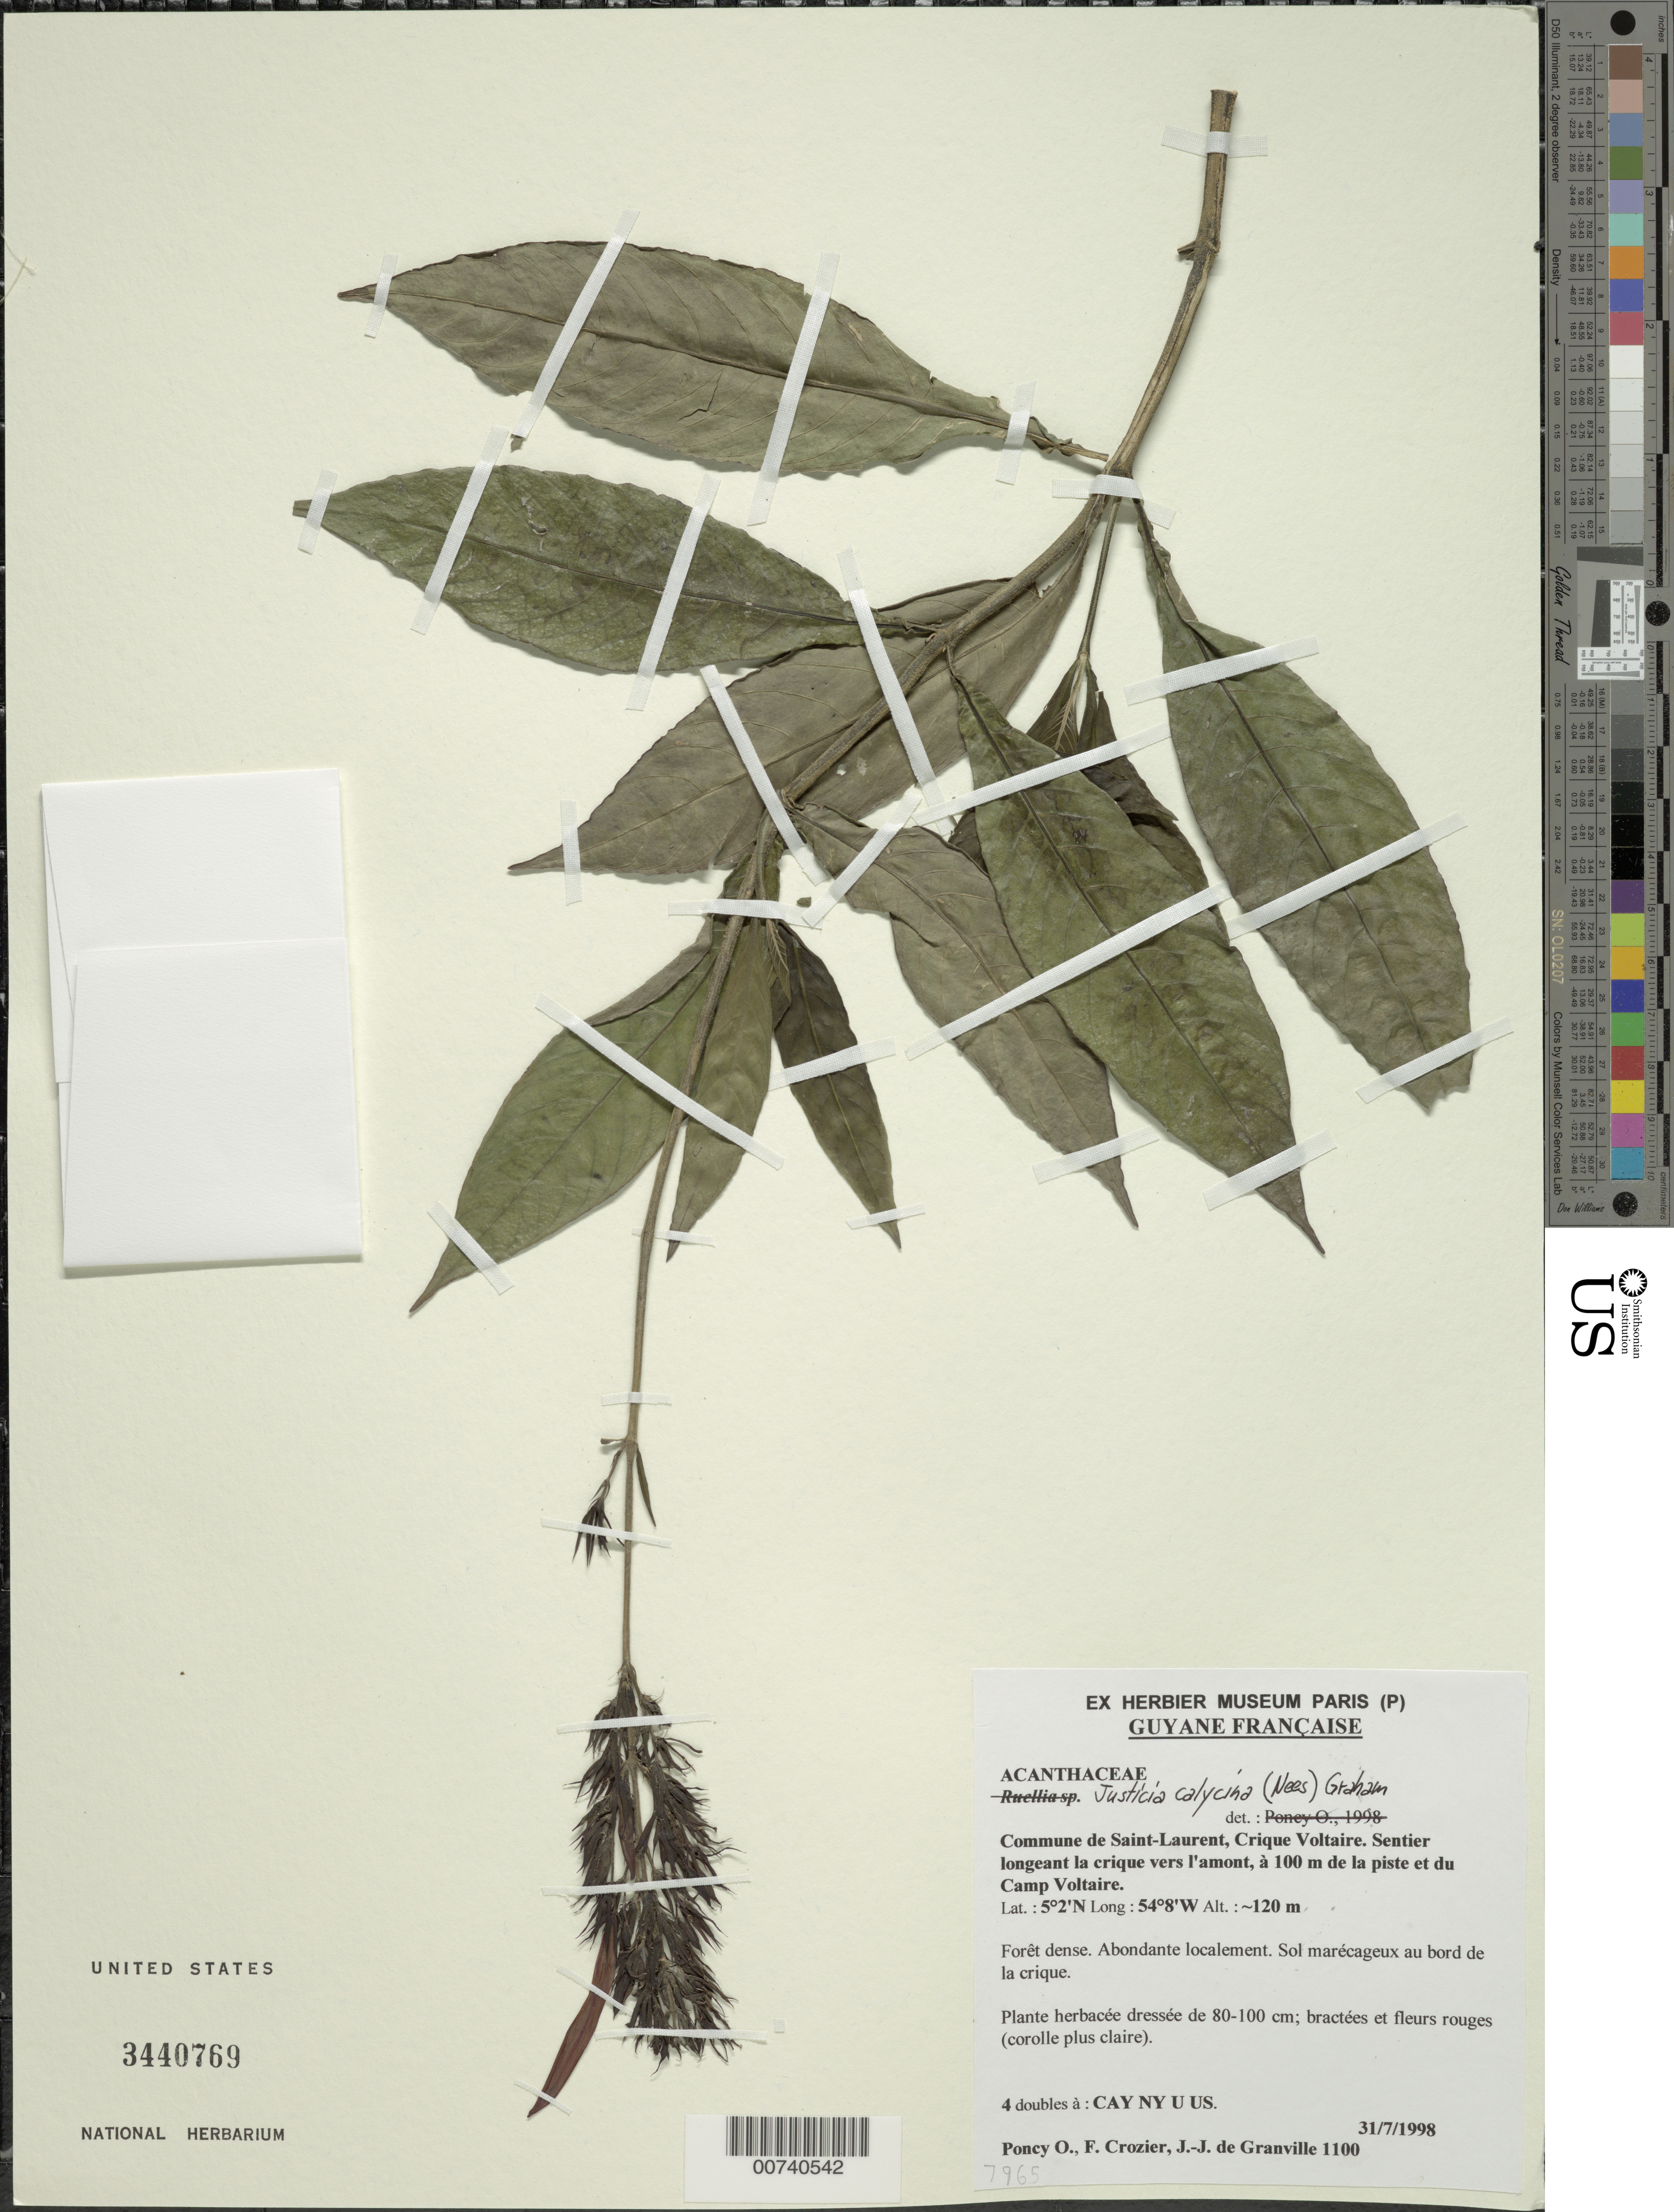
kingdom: Plantae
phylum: Tracheophyta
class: Magnoliopsida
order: Lamiales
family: Acanthaceae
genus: Ruellia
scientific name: Ruellia sp.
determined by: Poncy, O.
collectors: O. Poncy, F. Crozier & J.-J. de Granville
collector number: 1100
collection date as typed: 31-Jul-98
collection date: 1998-07-31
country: French Guiana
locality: Commune de Saint Laurent du Maroni, Crique Volatire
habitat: Dense forest; marshy ground along creek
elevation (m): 120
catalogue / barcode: US 3440769